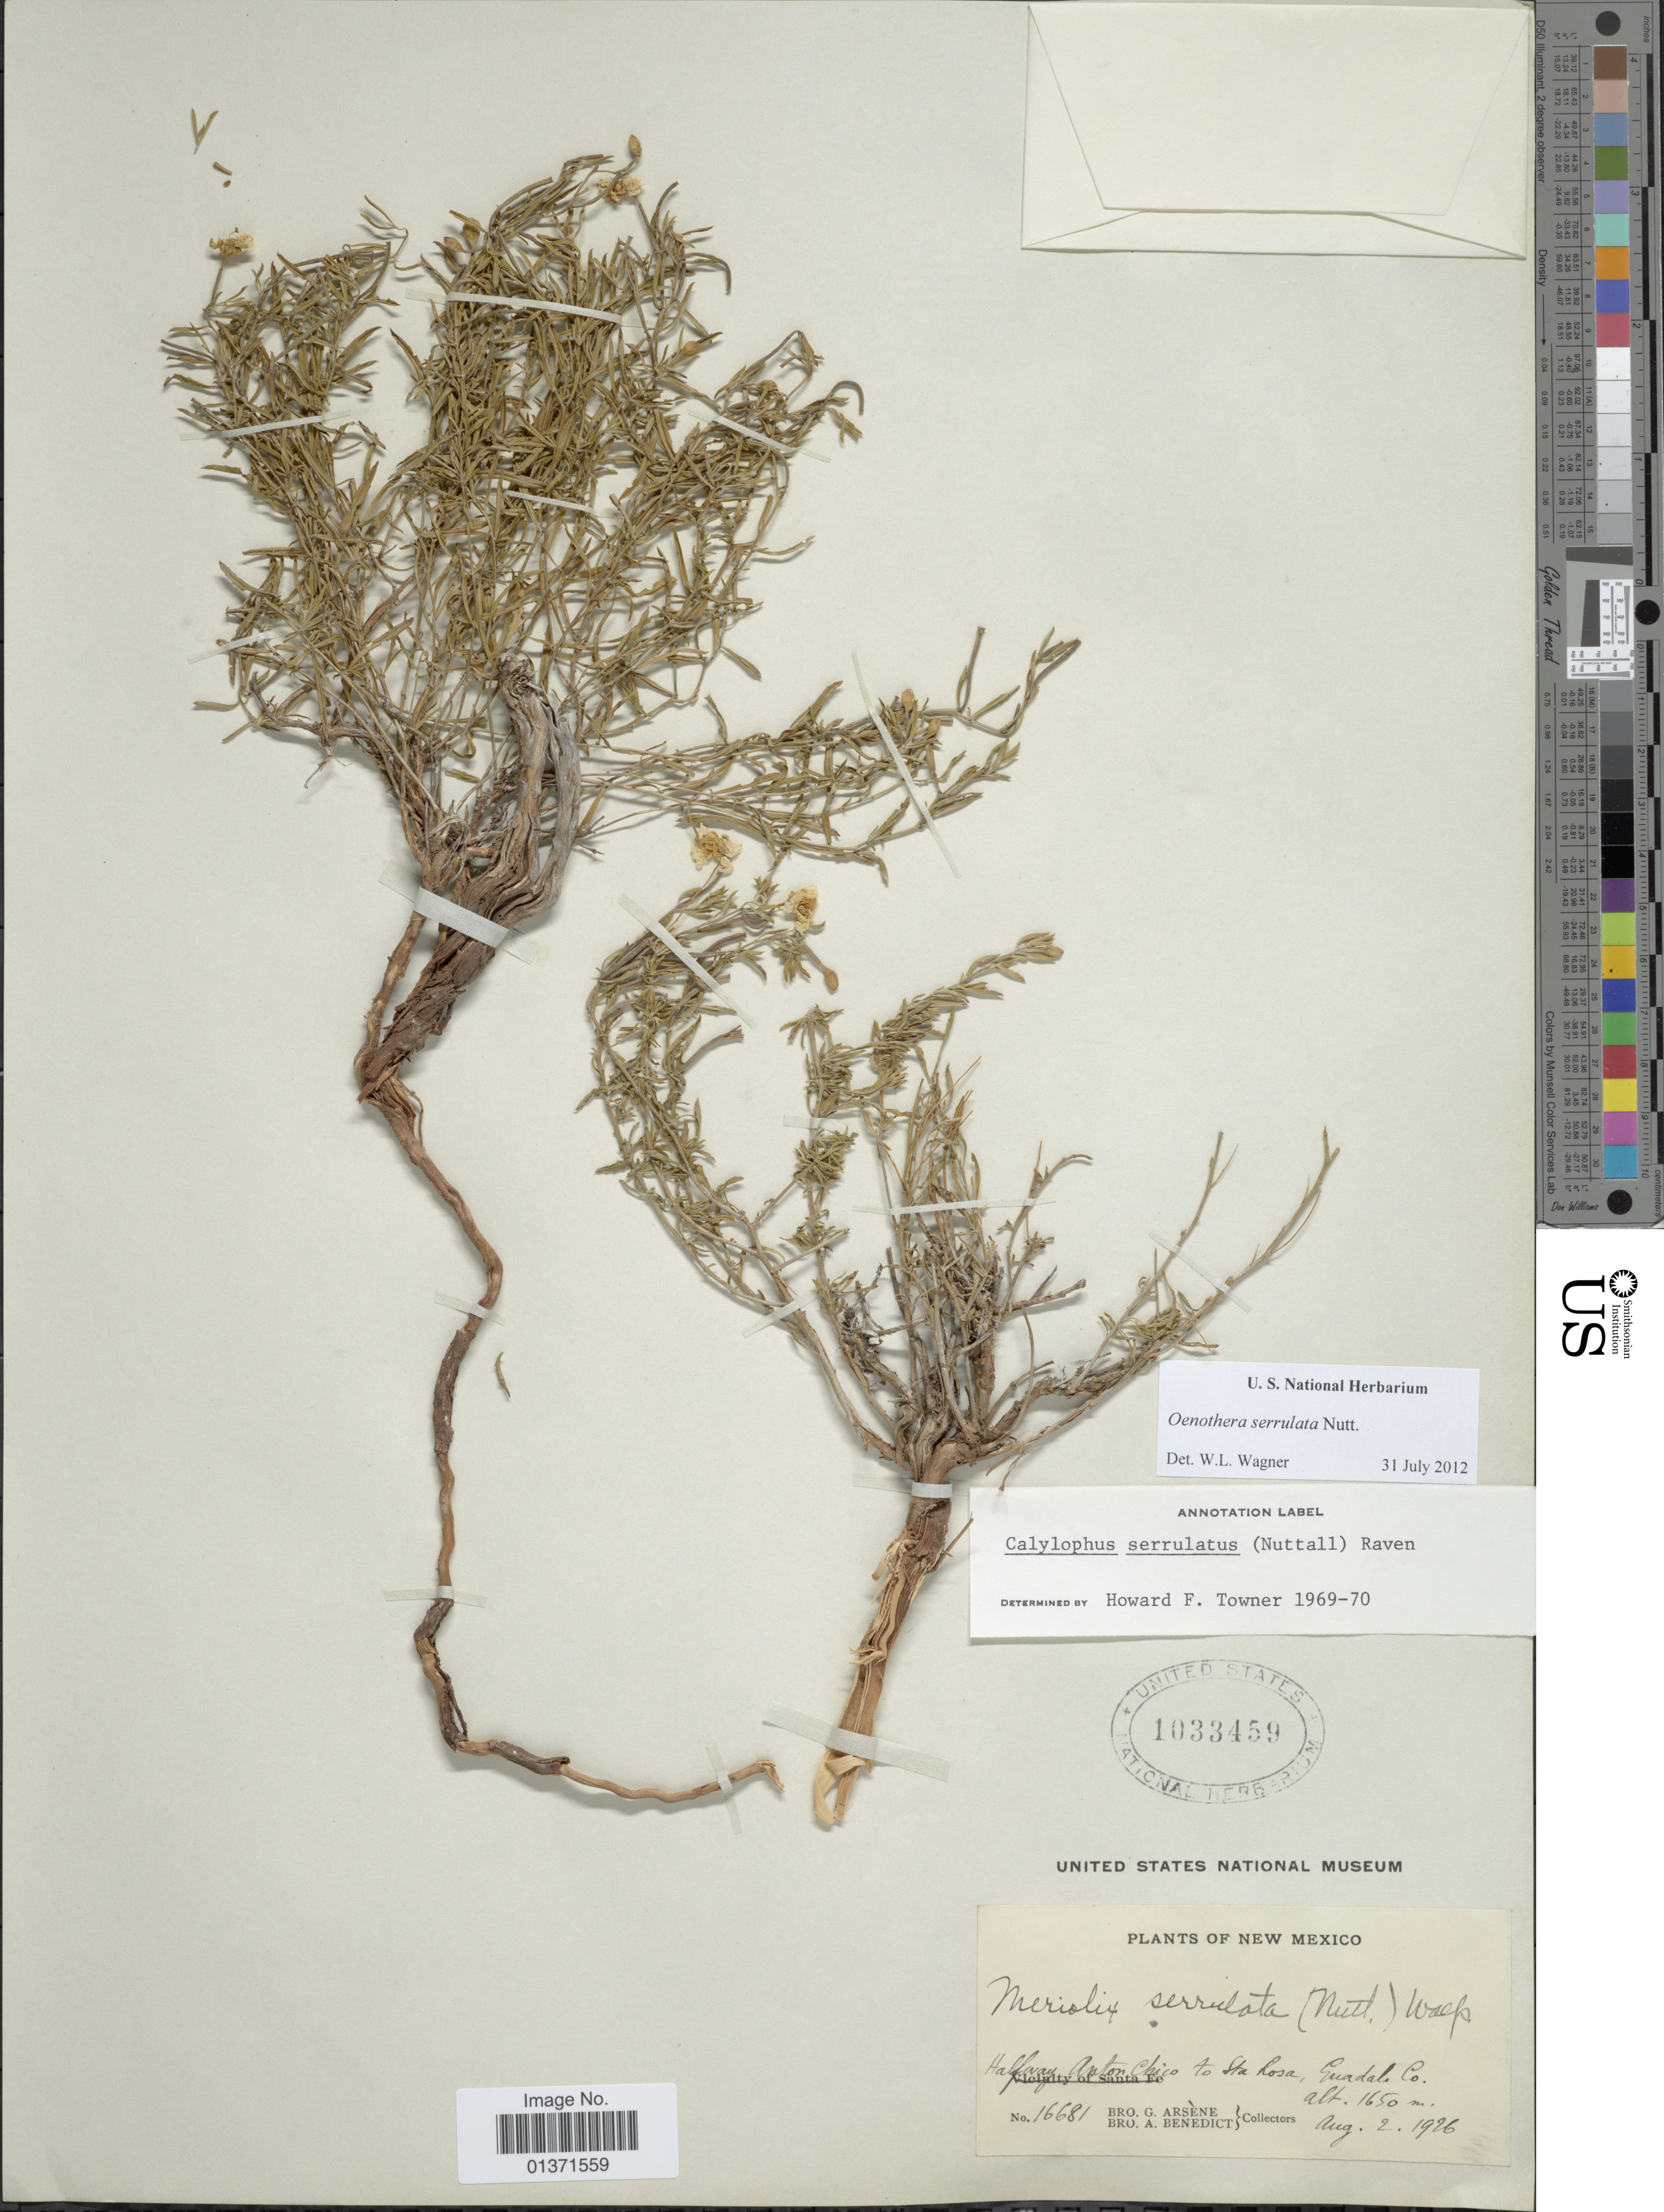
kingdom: Plantae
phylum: Tracheophyta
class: Magnoliopsida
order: Myrtales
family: Onagraceae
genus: Oenothera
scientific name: Oenothera serrulata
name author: Nutt.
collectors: Bro. G. Arsène & Bro. Benedict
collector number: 16681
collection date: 1926-08-02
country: United States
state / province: New Mexico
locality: Halfway Anton Chico to Sta Losa, Guadale Co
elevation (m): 1650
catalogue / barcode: US 1033459